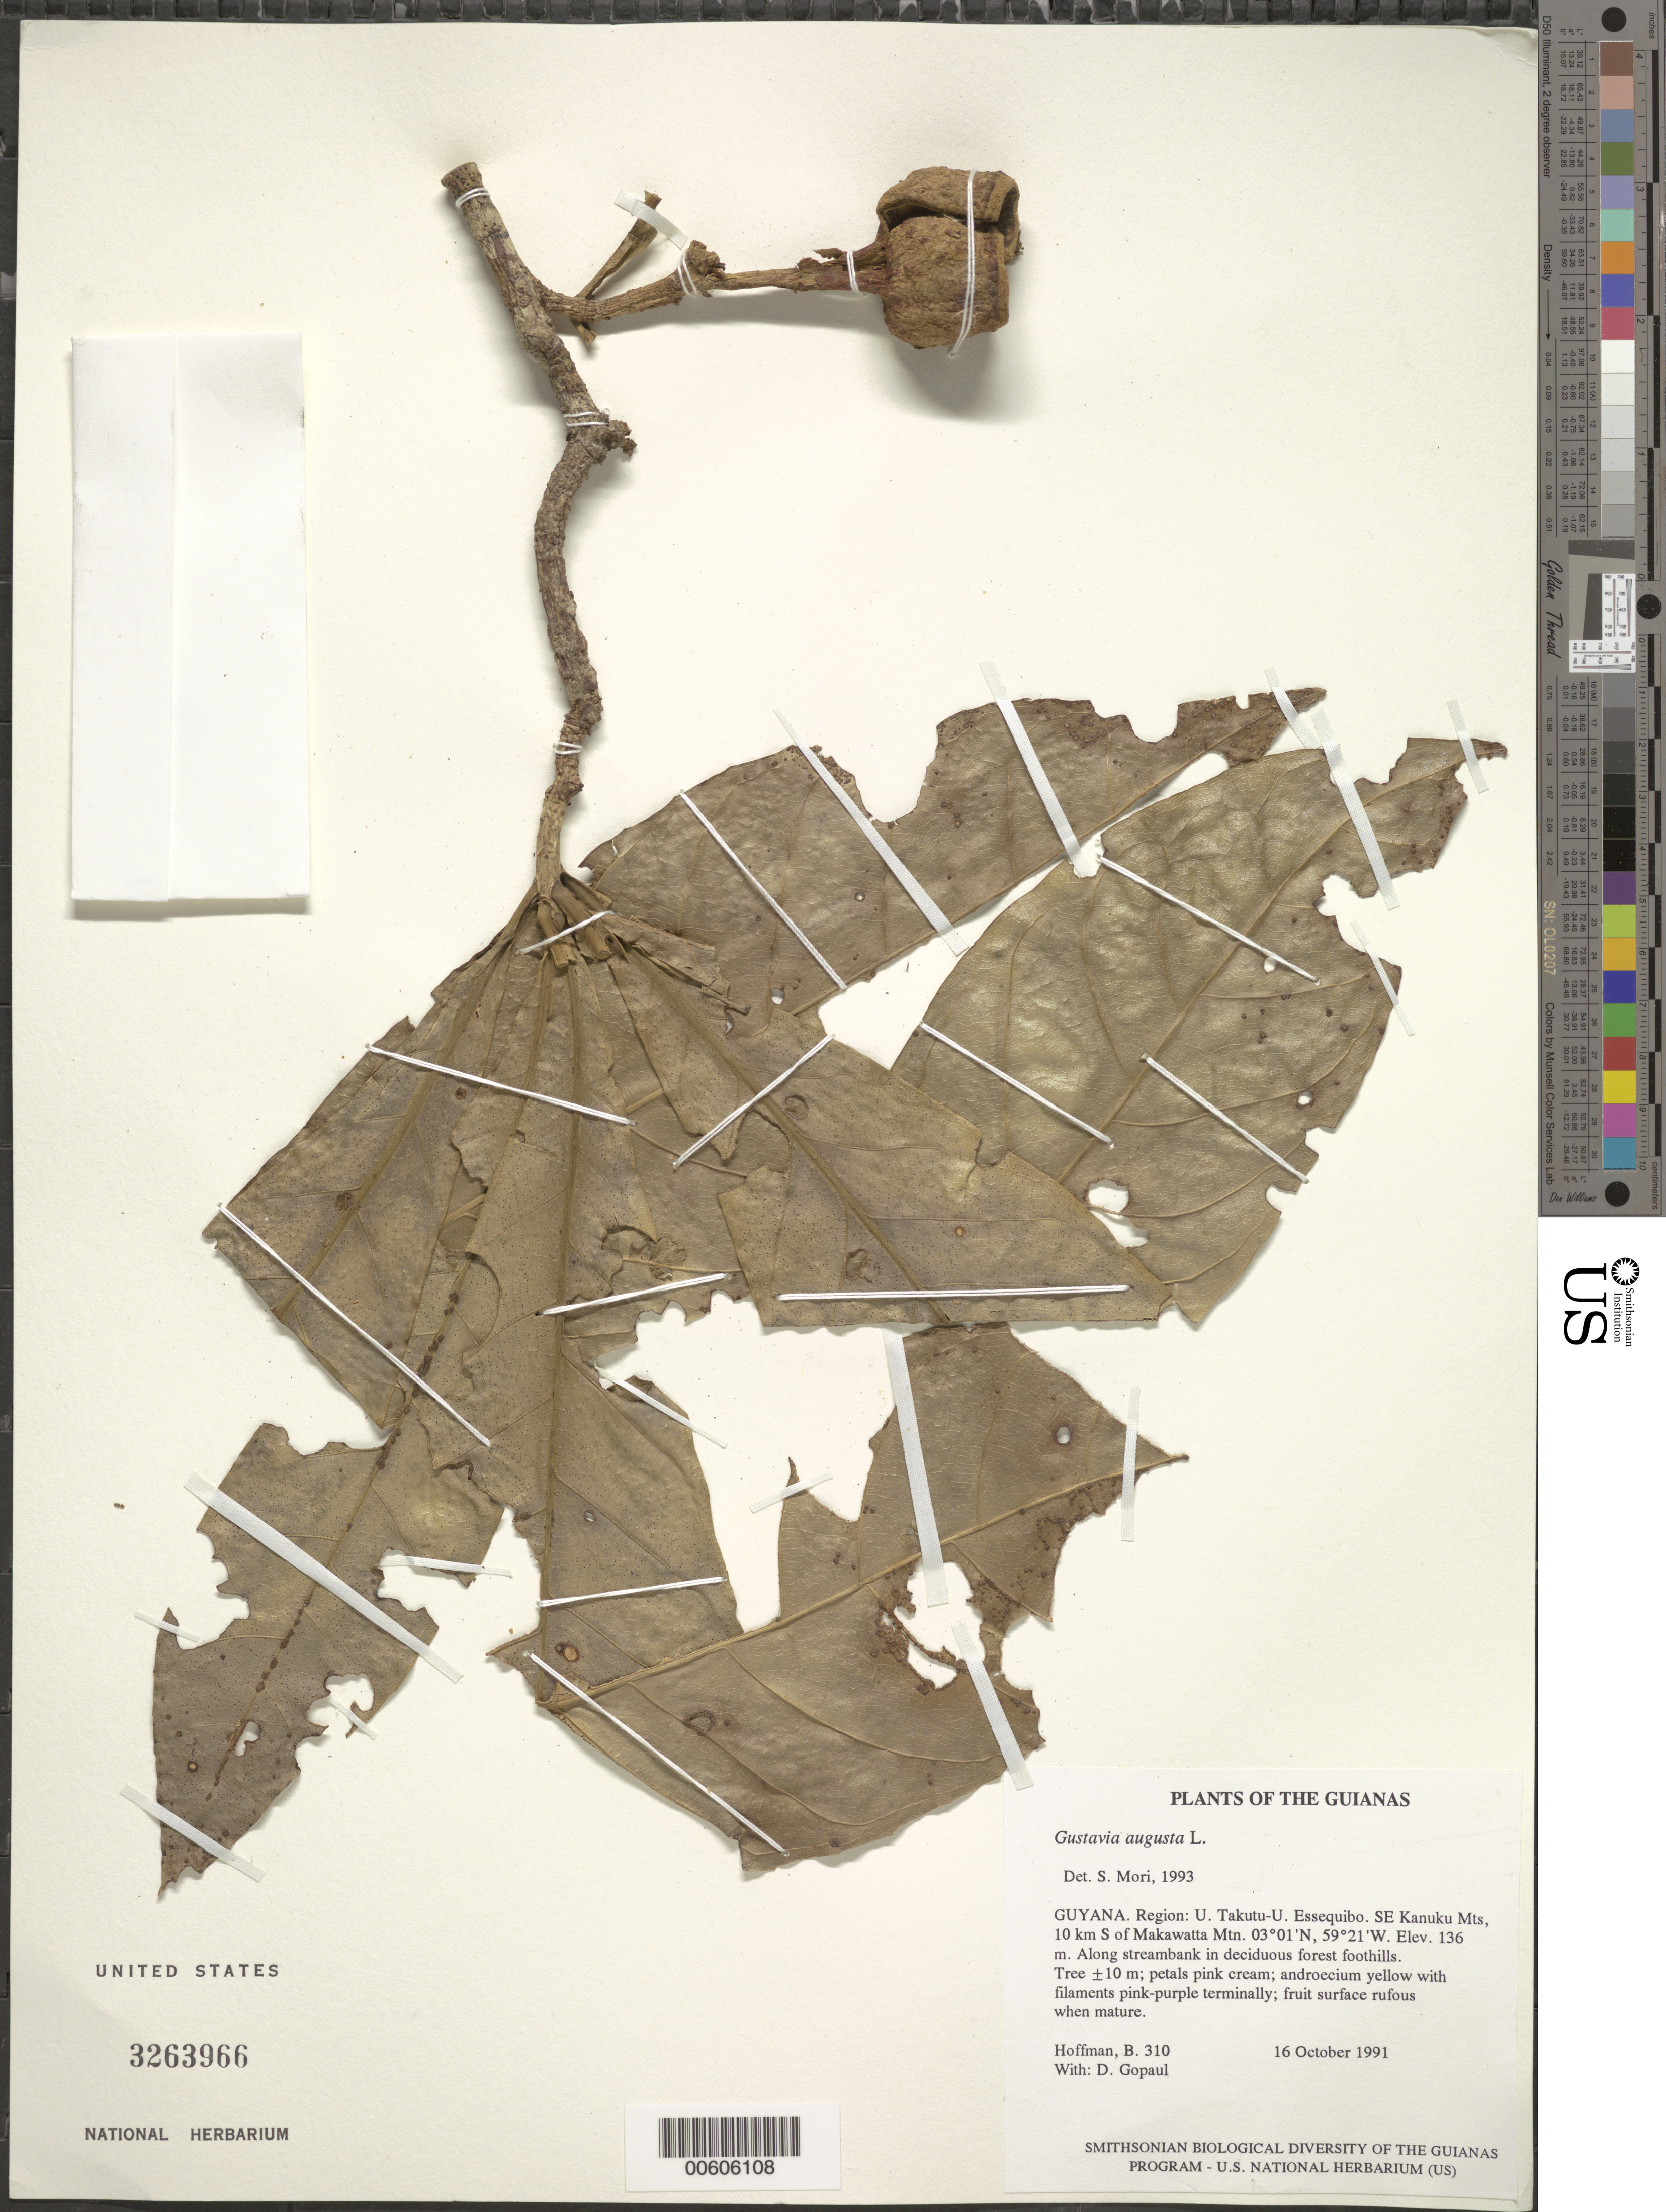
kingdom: Plantae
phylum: Tracheophyta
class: Magnoliopsida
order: Ericales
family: Lecythidaceae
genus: Gustavia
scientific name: Gustavia augusta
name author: L.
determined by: Mori, Scott A.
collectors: B. Hoffman & D. Gopaul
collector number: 310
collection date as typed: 16 October 1991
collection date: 1991-10-16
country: Guyana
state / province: U. Takutu-U. Essequibo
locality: SE Kanuku Mts, 10 km S of Makawatta Mtn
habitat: Along streambank in deciduous forest foothills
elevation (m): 136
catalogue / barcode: US 3263966